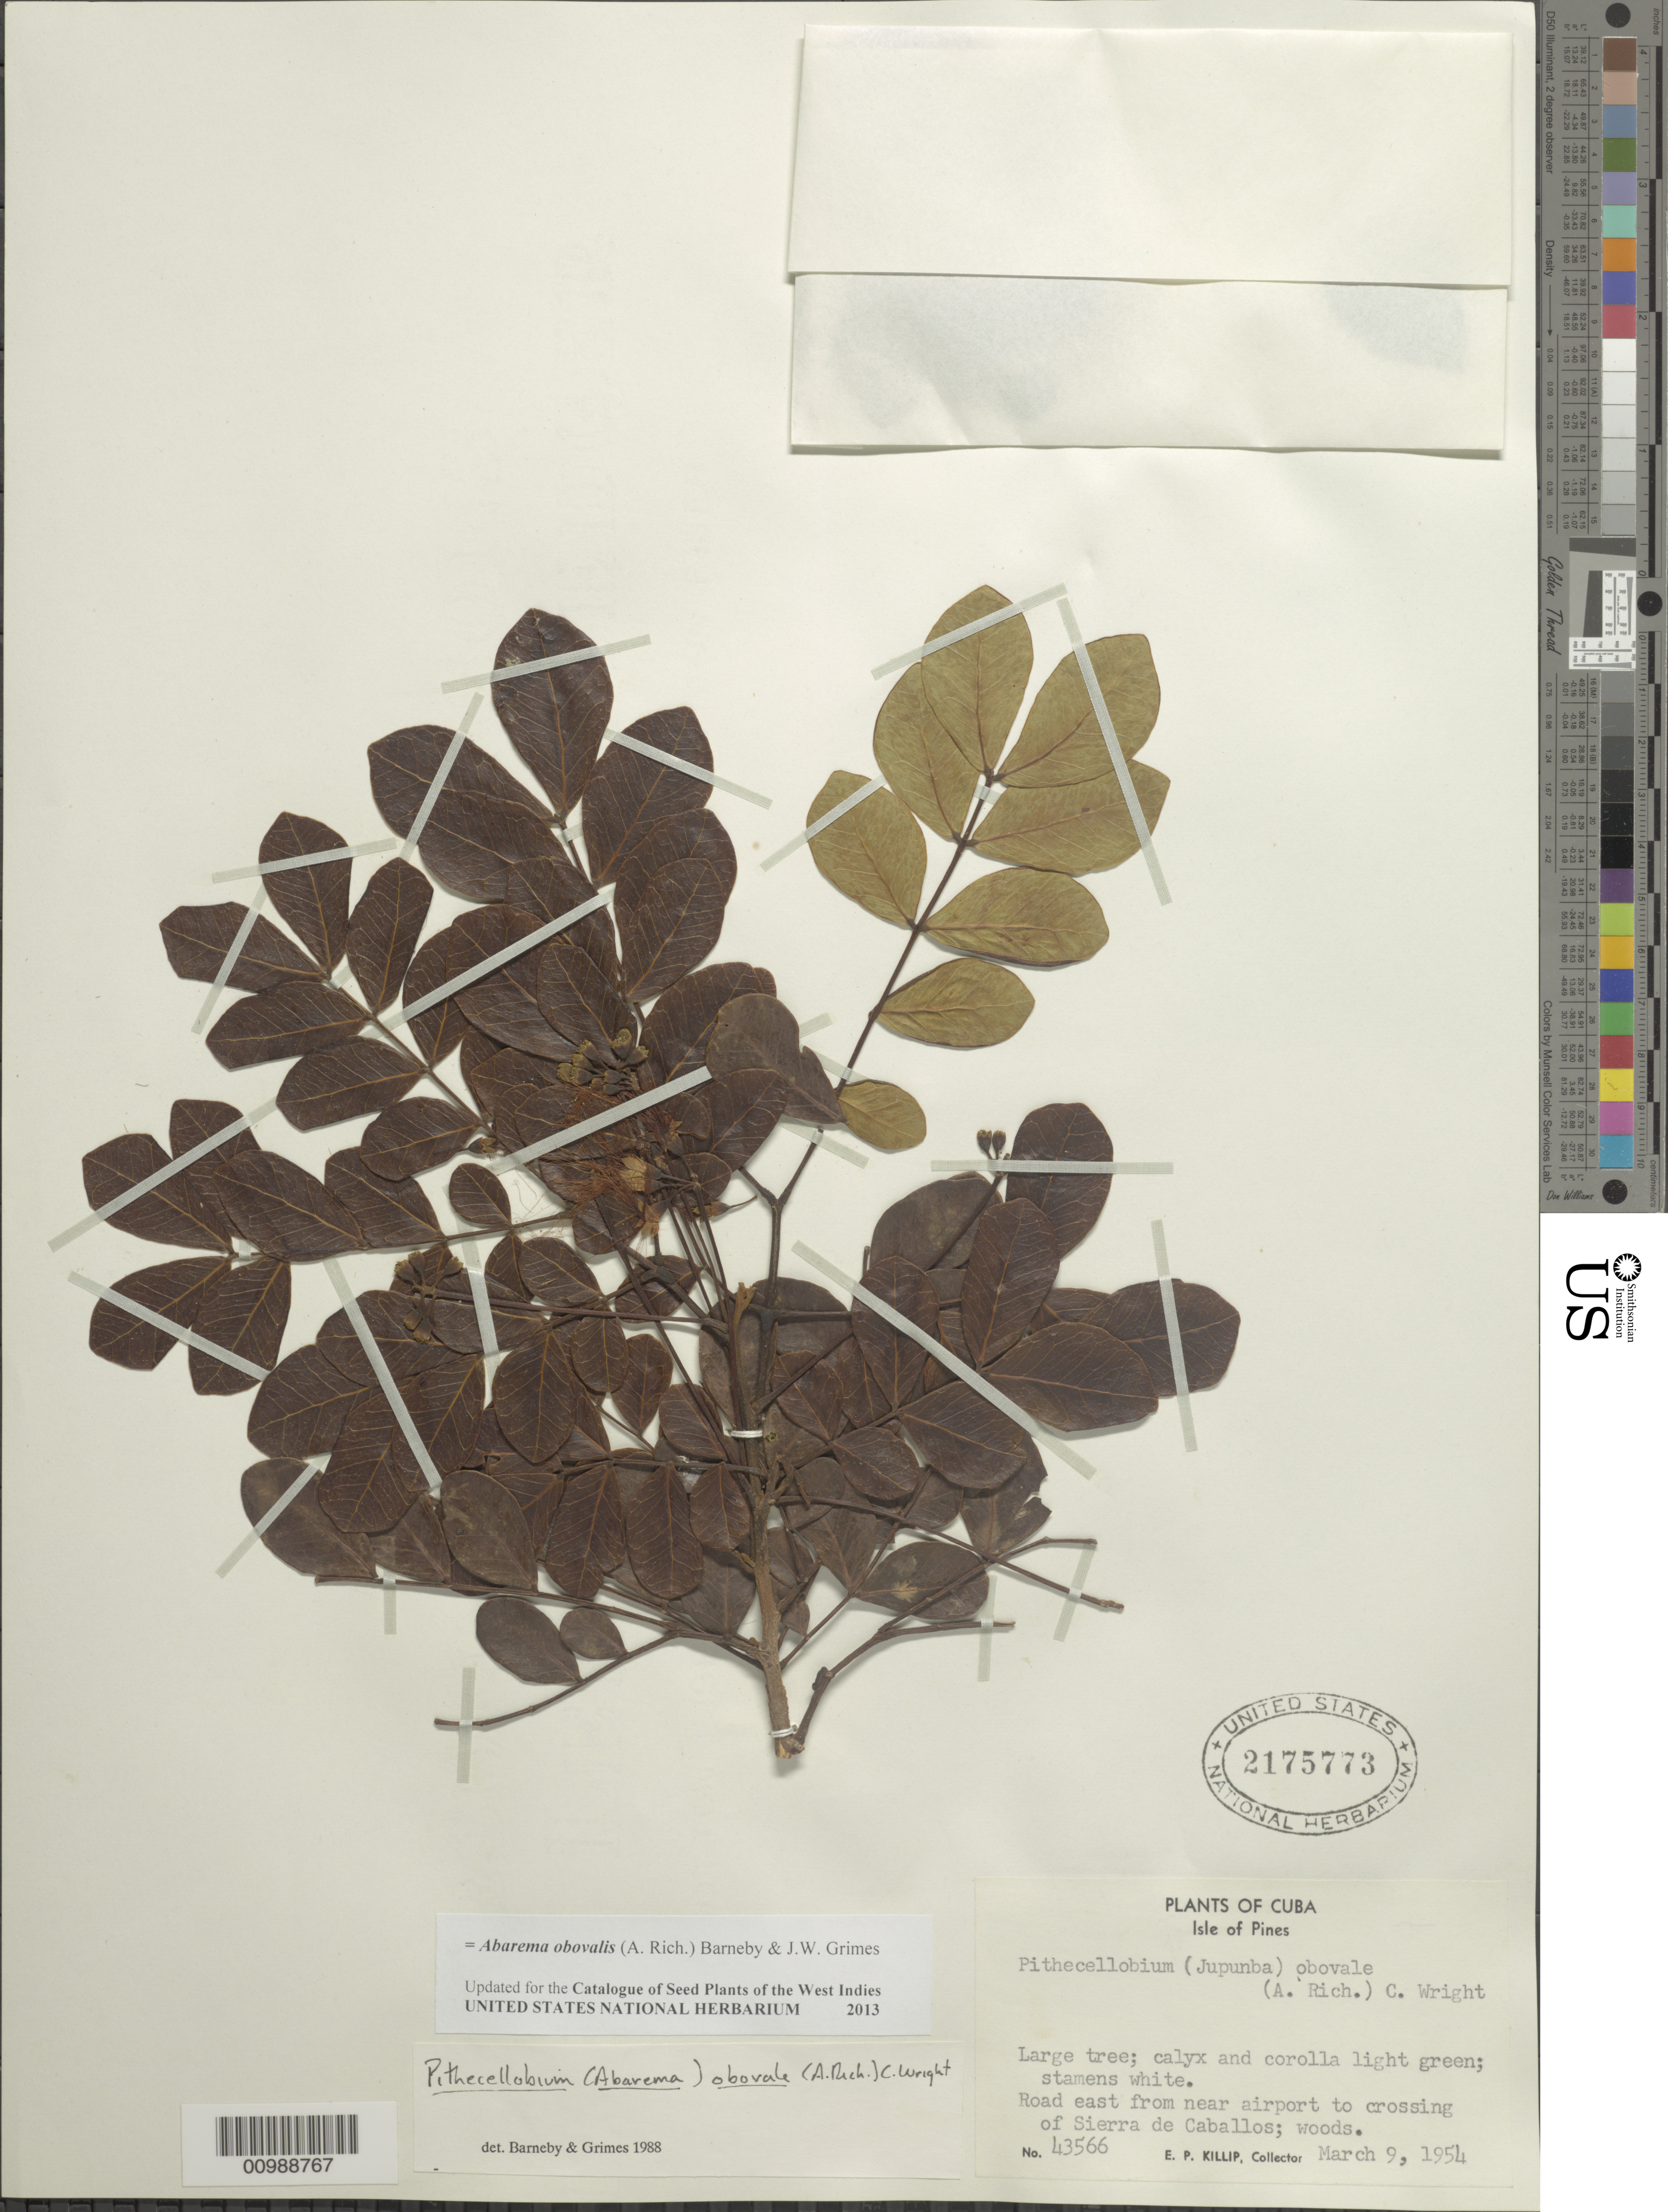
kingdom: Plantae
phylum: Tracheophyta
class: Magnoliopsida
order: Fabales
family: Fabaceae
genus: Jupunba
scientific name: Jupunba obovalis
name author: (A. Rich.) Britton & Rose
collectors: E. P. Killip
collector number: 43566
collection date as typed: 09 Mar 1954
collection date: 1954-03-09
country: Cuba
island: Isla de la Juventud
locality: Road E from near airport to crossing of Sierra de Caballos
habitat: Woods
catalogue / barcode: US 2175773